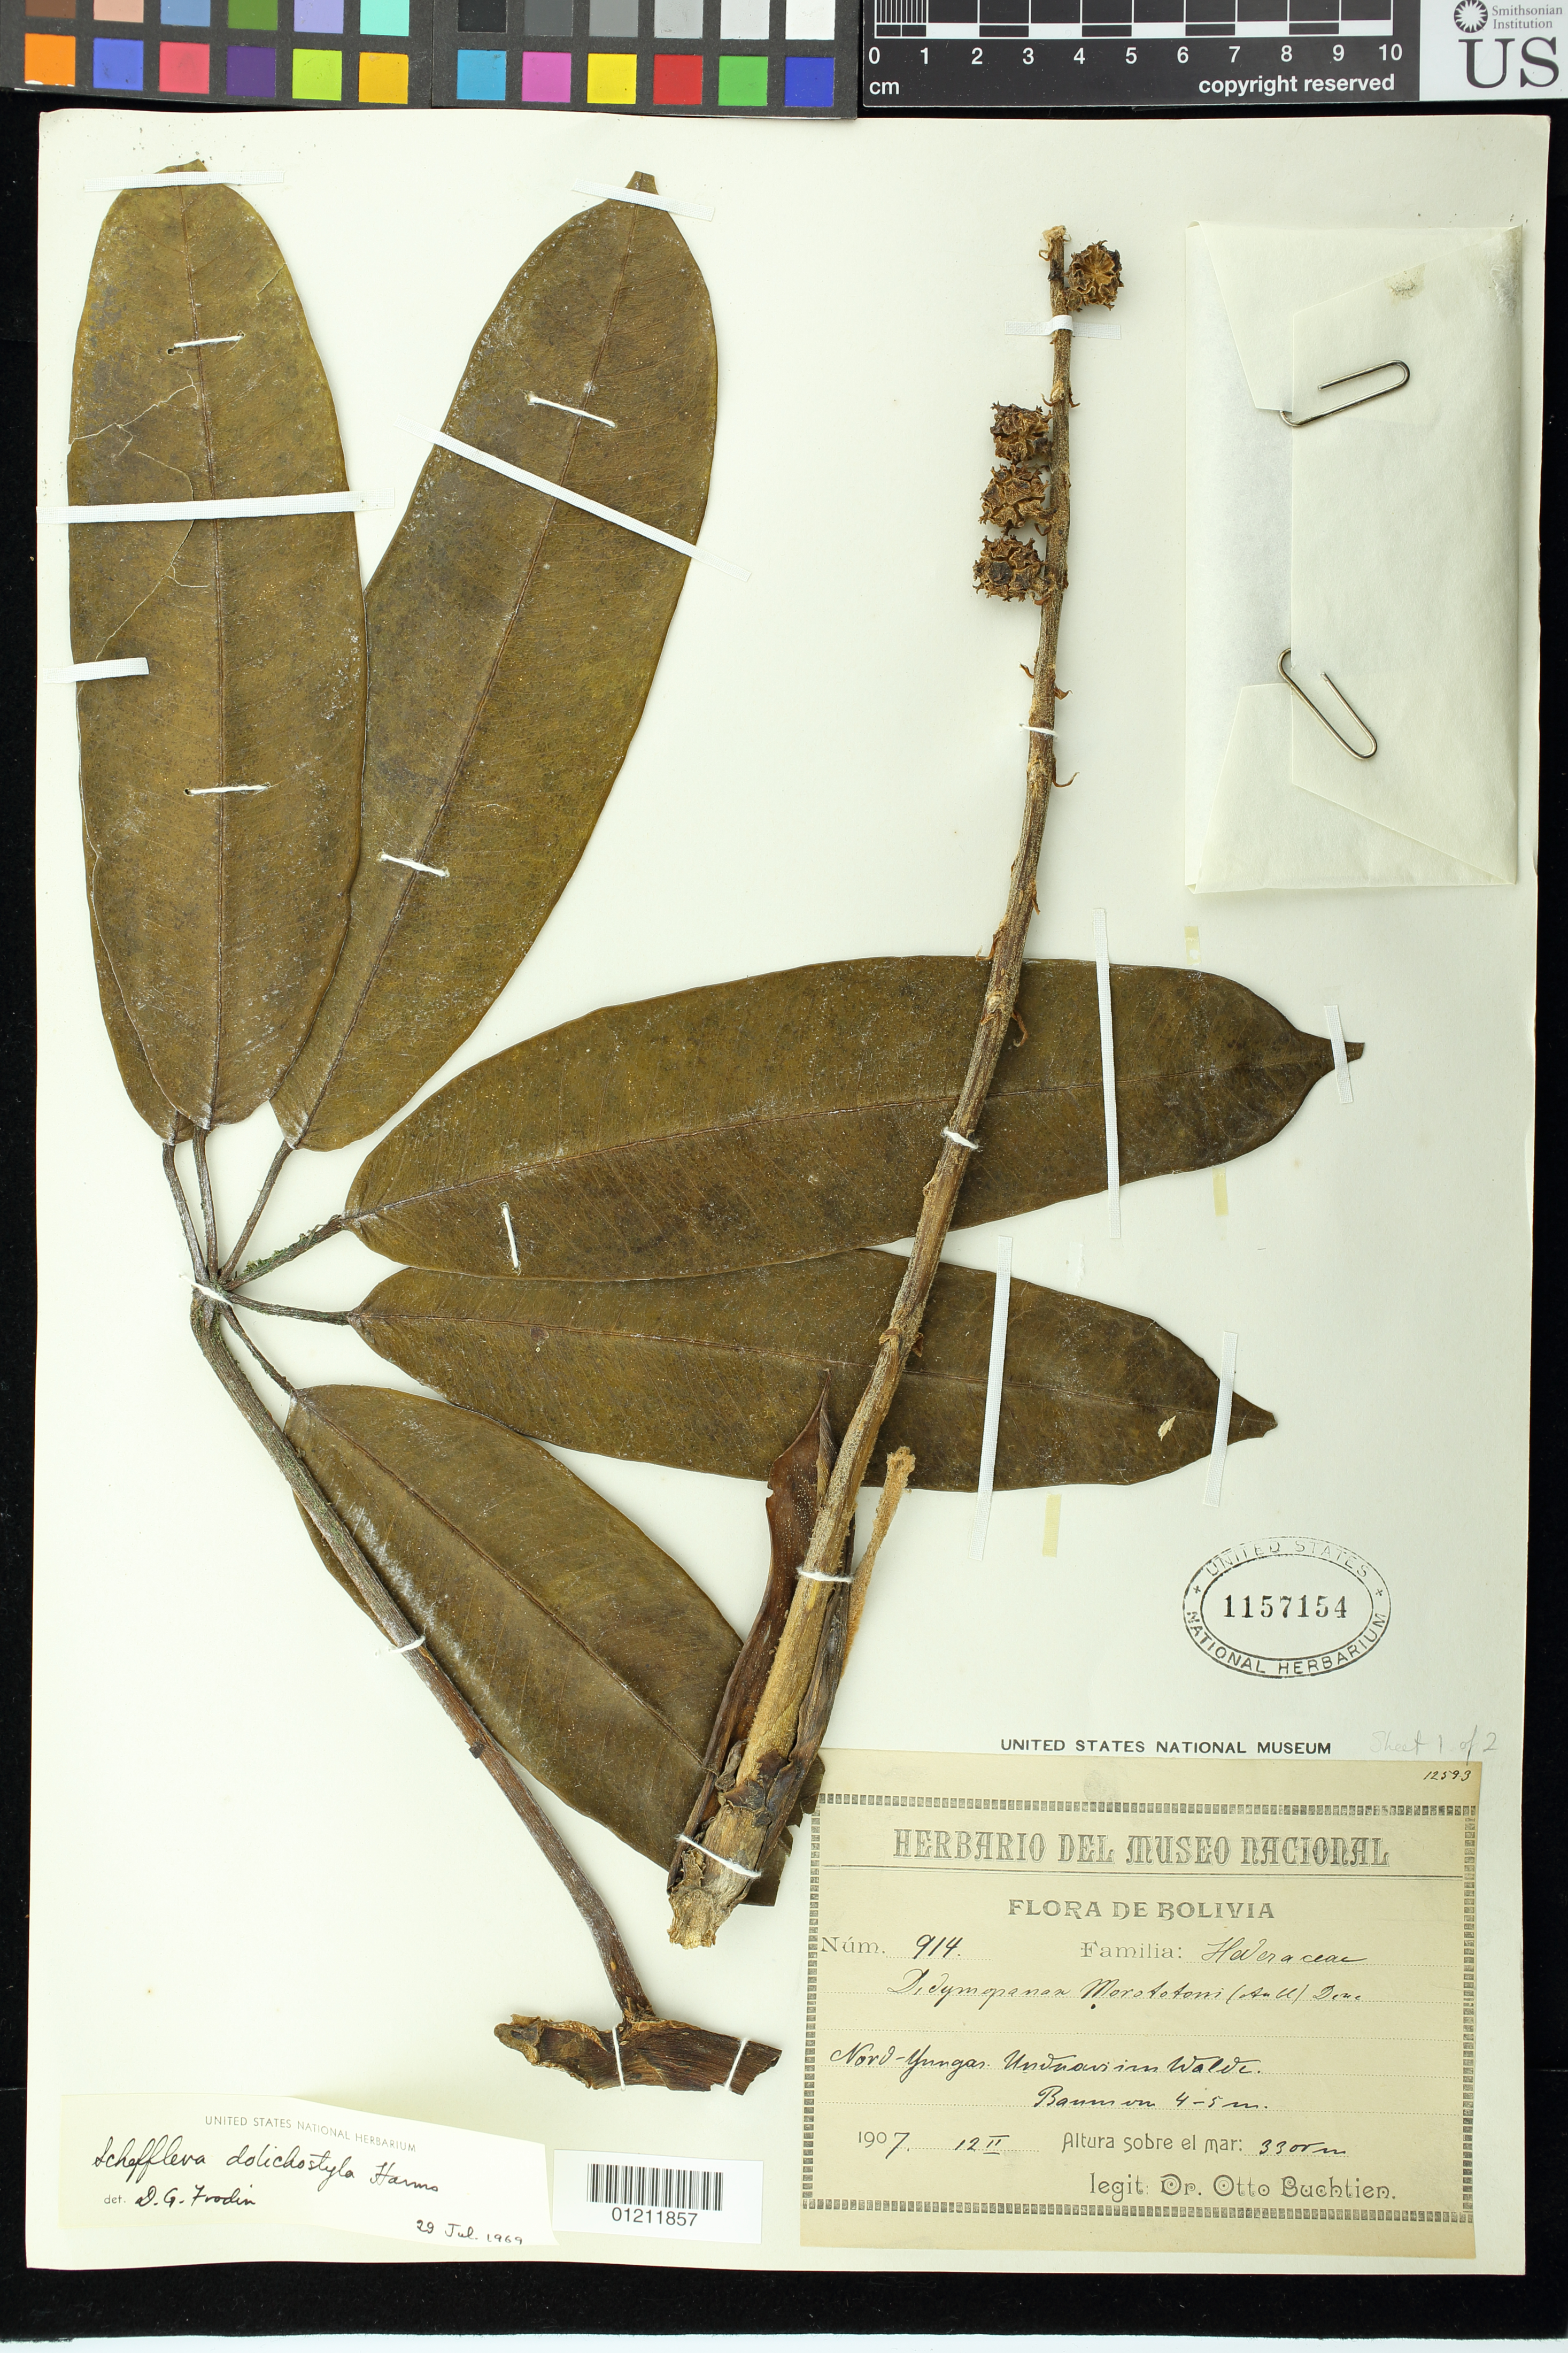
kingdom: Plantae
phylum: Tracheophyta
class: Magnoliopsida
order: Apiales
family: Araliaceae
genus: Schefflera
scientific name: Schefflera dolichostyla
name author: Harms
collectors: O. Buchtien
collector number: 914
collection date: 1907-02-12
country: Bolivia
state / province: La Paz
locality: Nord-Yungas. Unduavi im walde.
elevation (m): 3300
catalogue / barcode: US 1157154